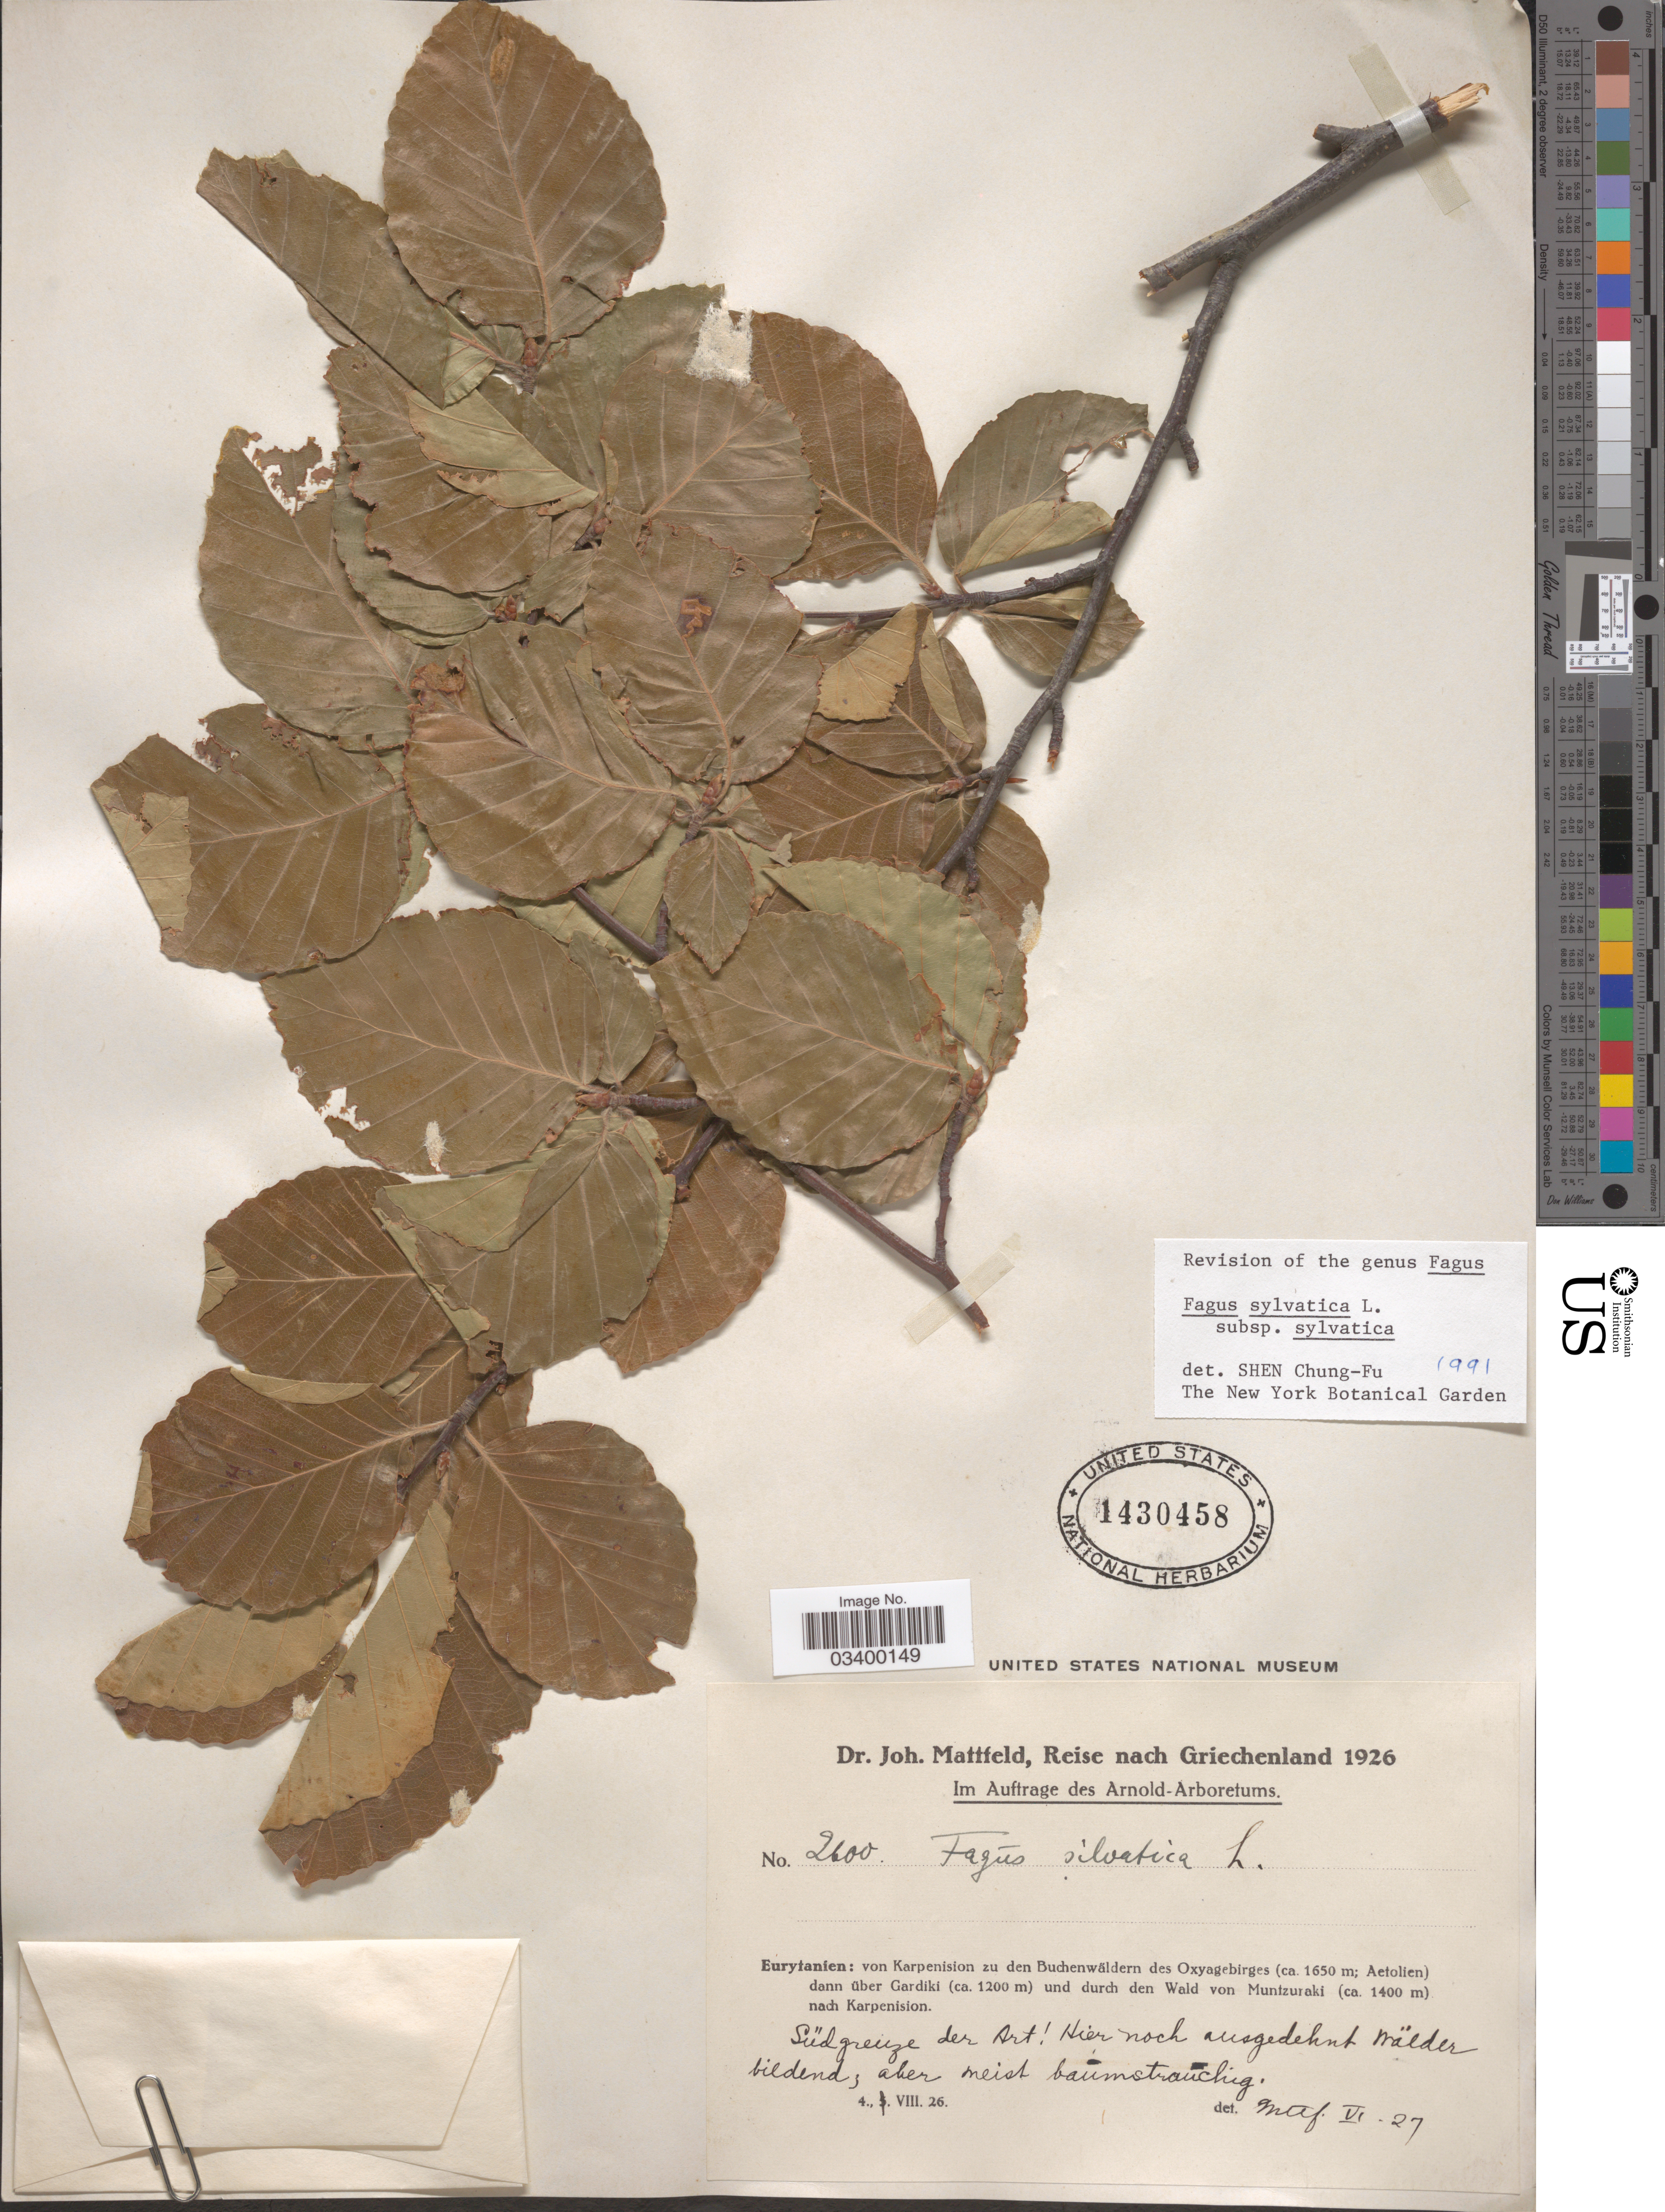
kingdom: Plantae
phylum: Tracheophyta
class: Magnoliopsida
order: Fagales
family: Fagaceae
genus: Fagus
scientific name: Fagus sylvatica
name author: L.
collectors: J. Mattfeld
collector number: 2600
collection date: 1926-08-04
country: Greece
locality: Griechenland. Eurytanien: von Karpenision zu den Buchenwäldern des Oxyagebirges (Aetolien) dann über Gardiki und durch den Wald von Muntzuraki nach Karpenision.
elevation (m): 1200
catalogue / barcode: US 1430458